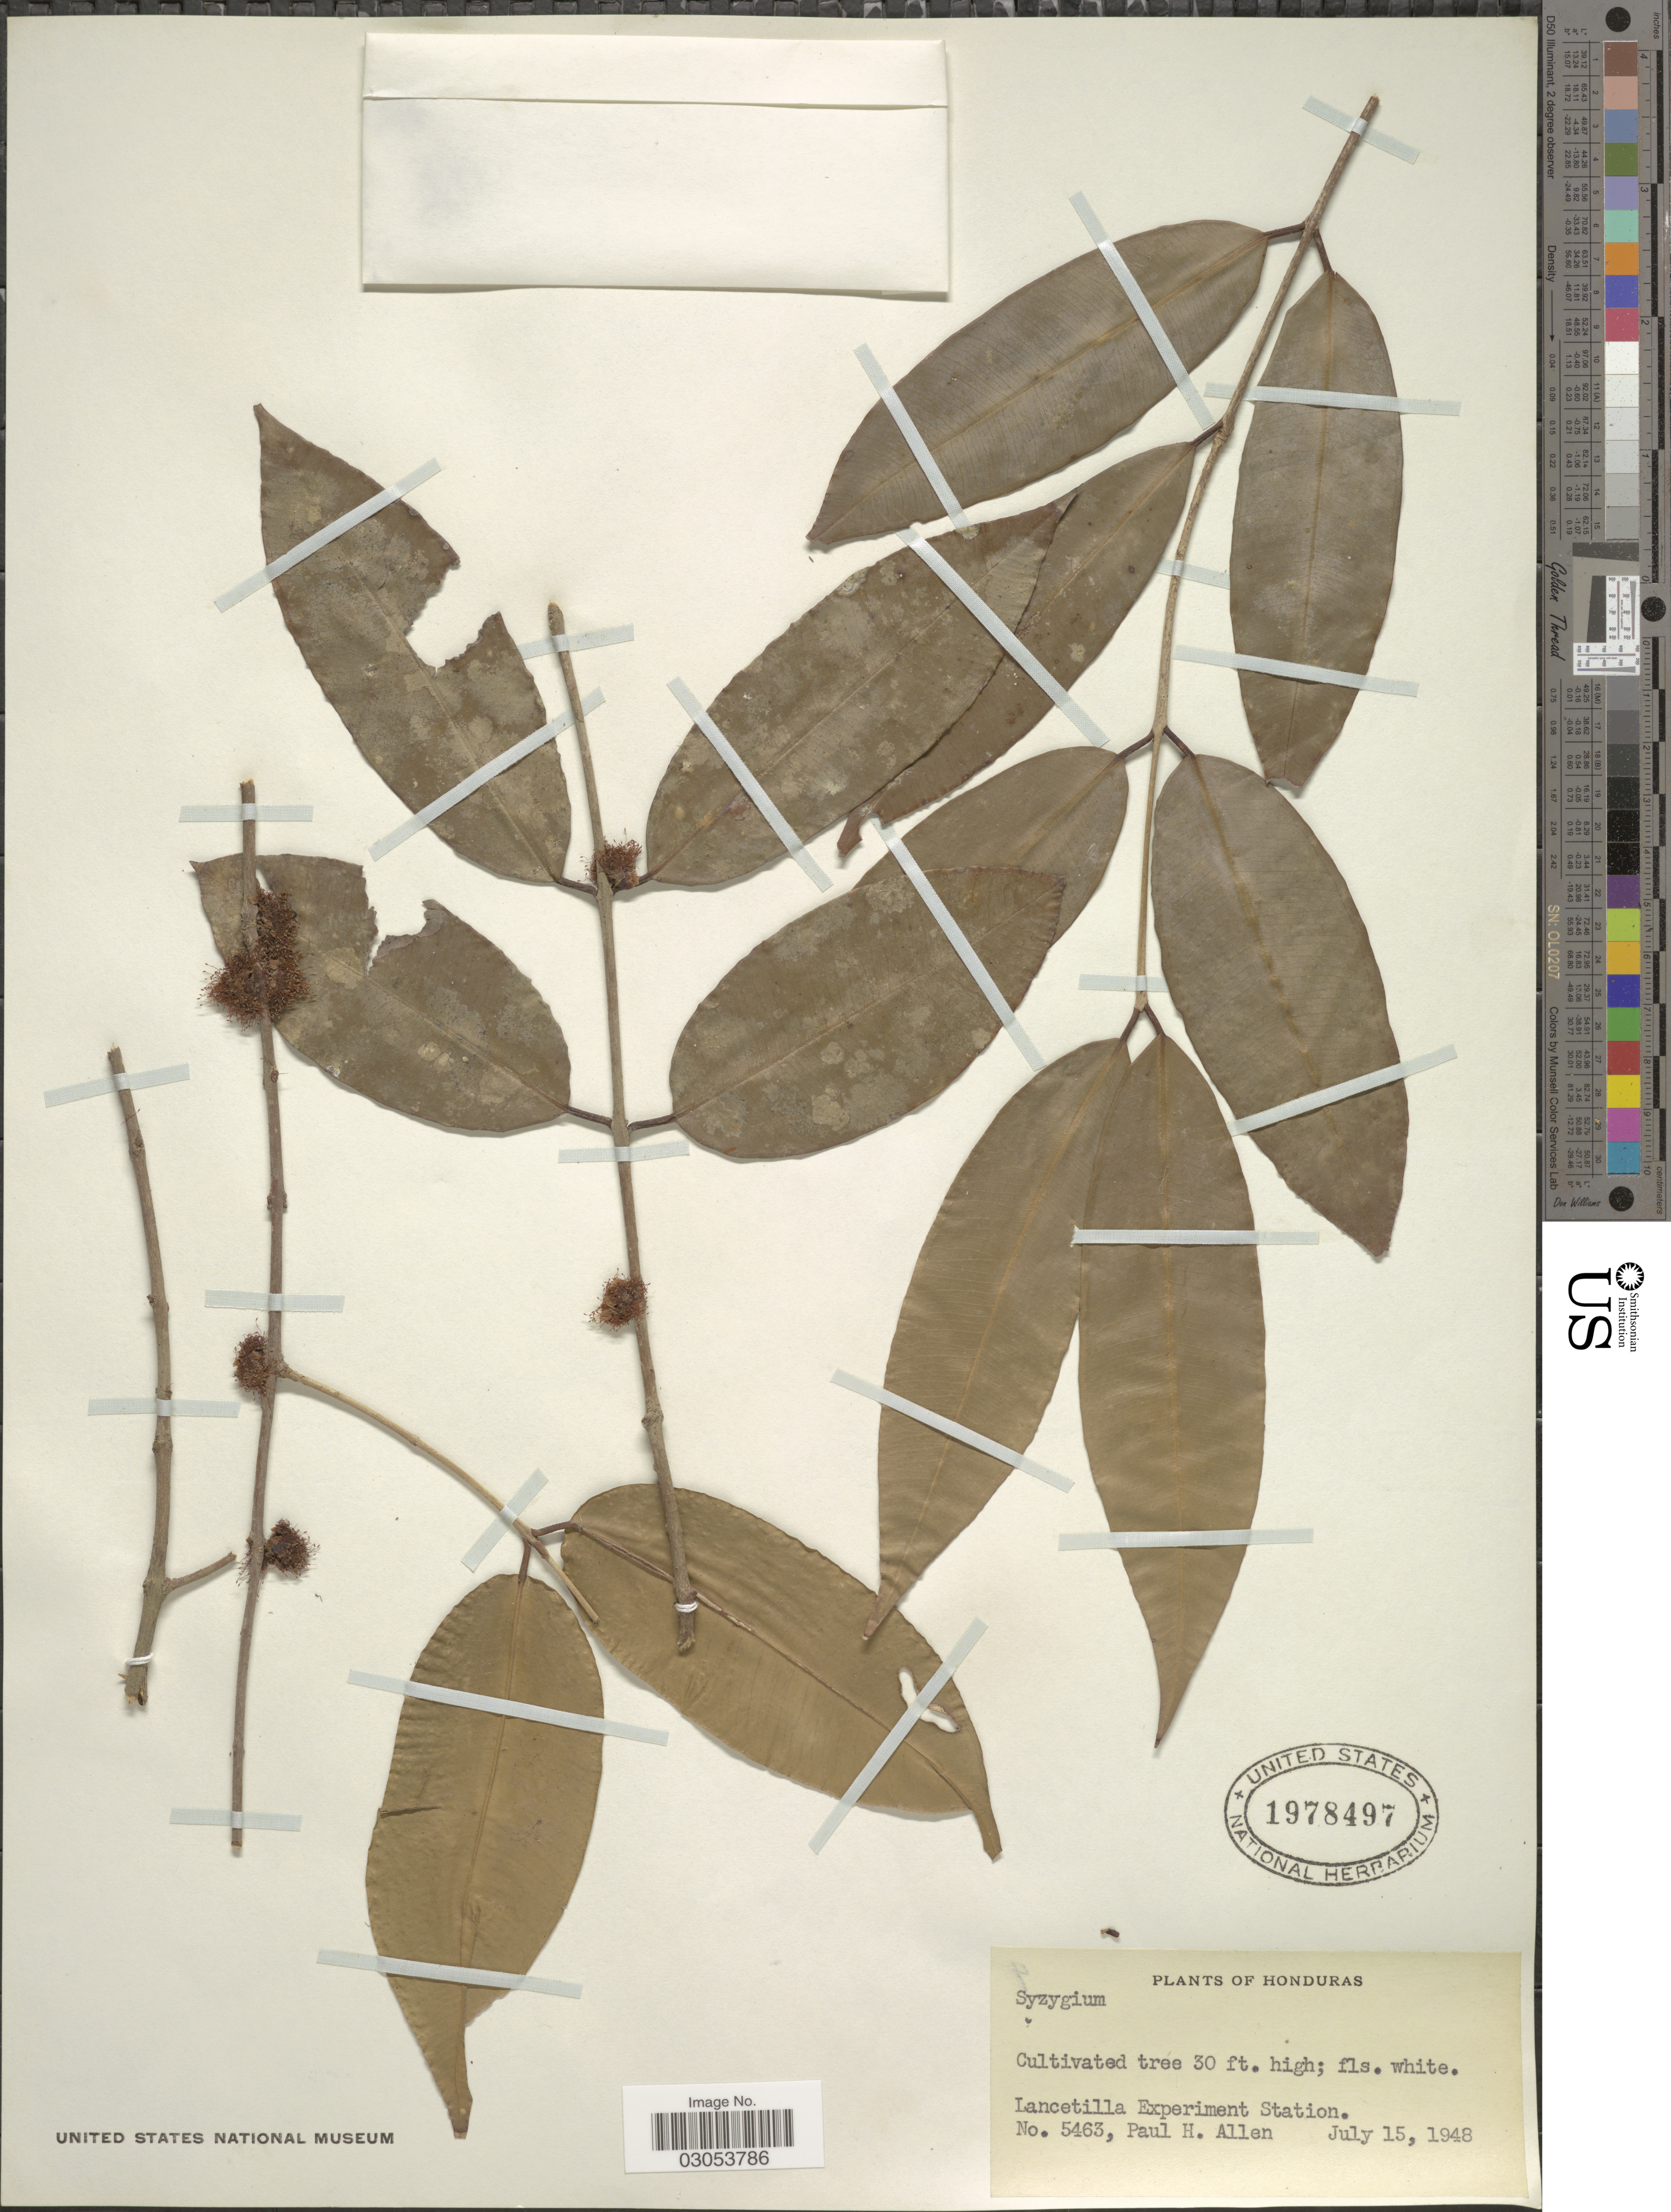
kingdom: Plantae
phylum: Tracheophyta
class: Magnoliopsida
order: Myrtales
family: Myrtaceae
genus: Eugenia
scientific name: Eugenia sp.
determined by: Strong, Mark T., (BOT), Smithsonian Institution - National Museum of Natural History (UNITED STATES)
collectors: P. H. Allen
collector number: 5463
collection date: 1948-07-15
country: Honduras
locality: Lancetilla Experiment Station.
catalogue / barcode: US 1978497